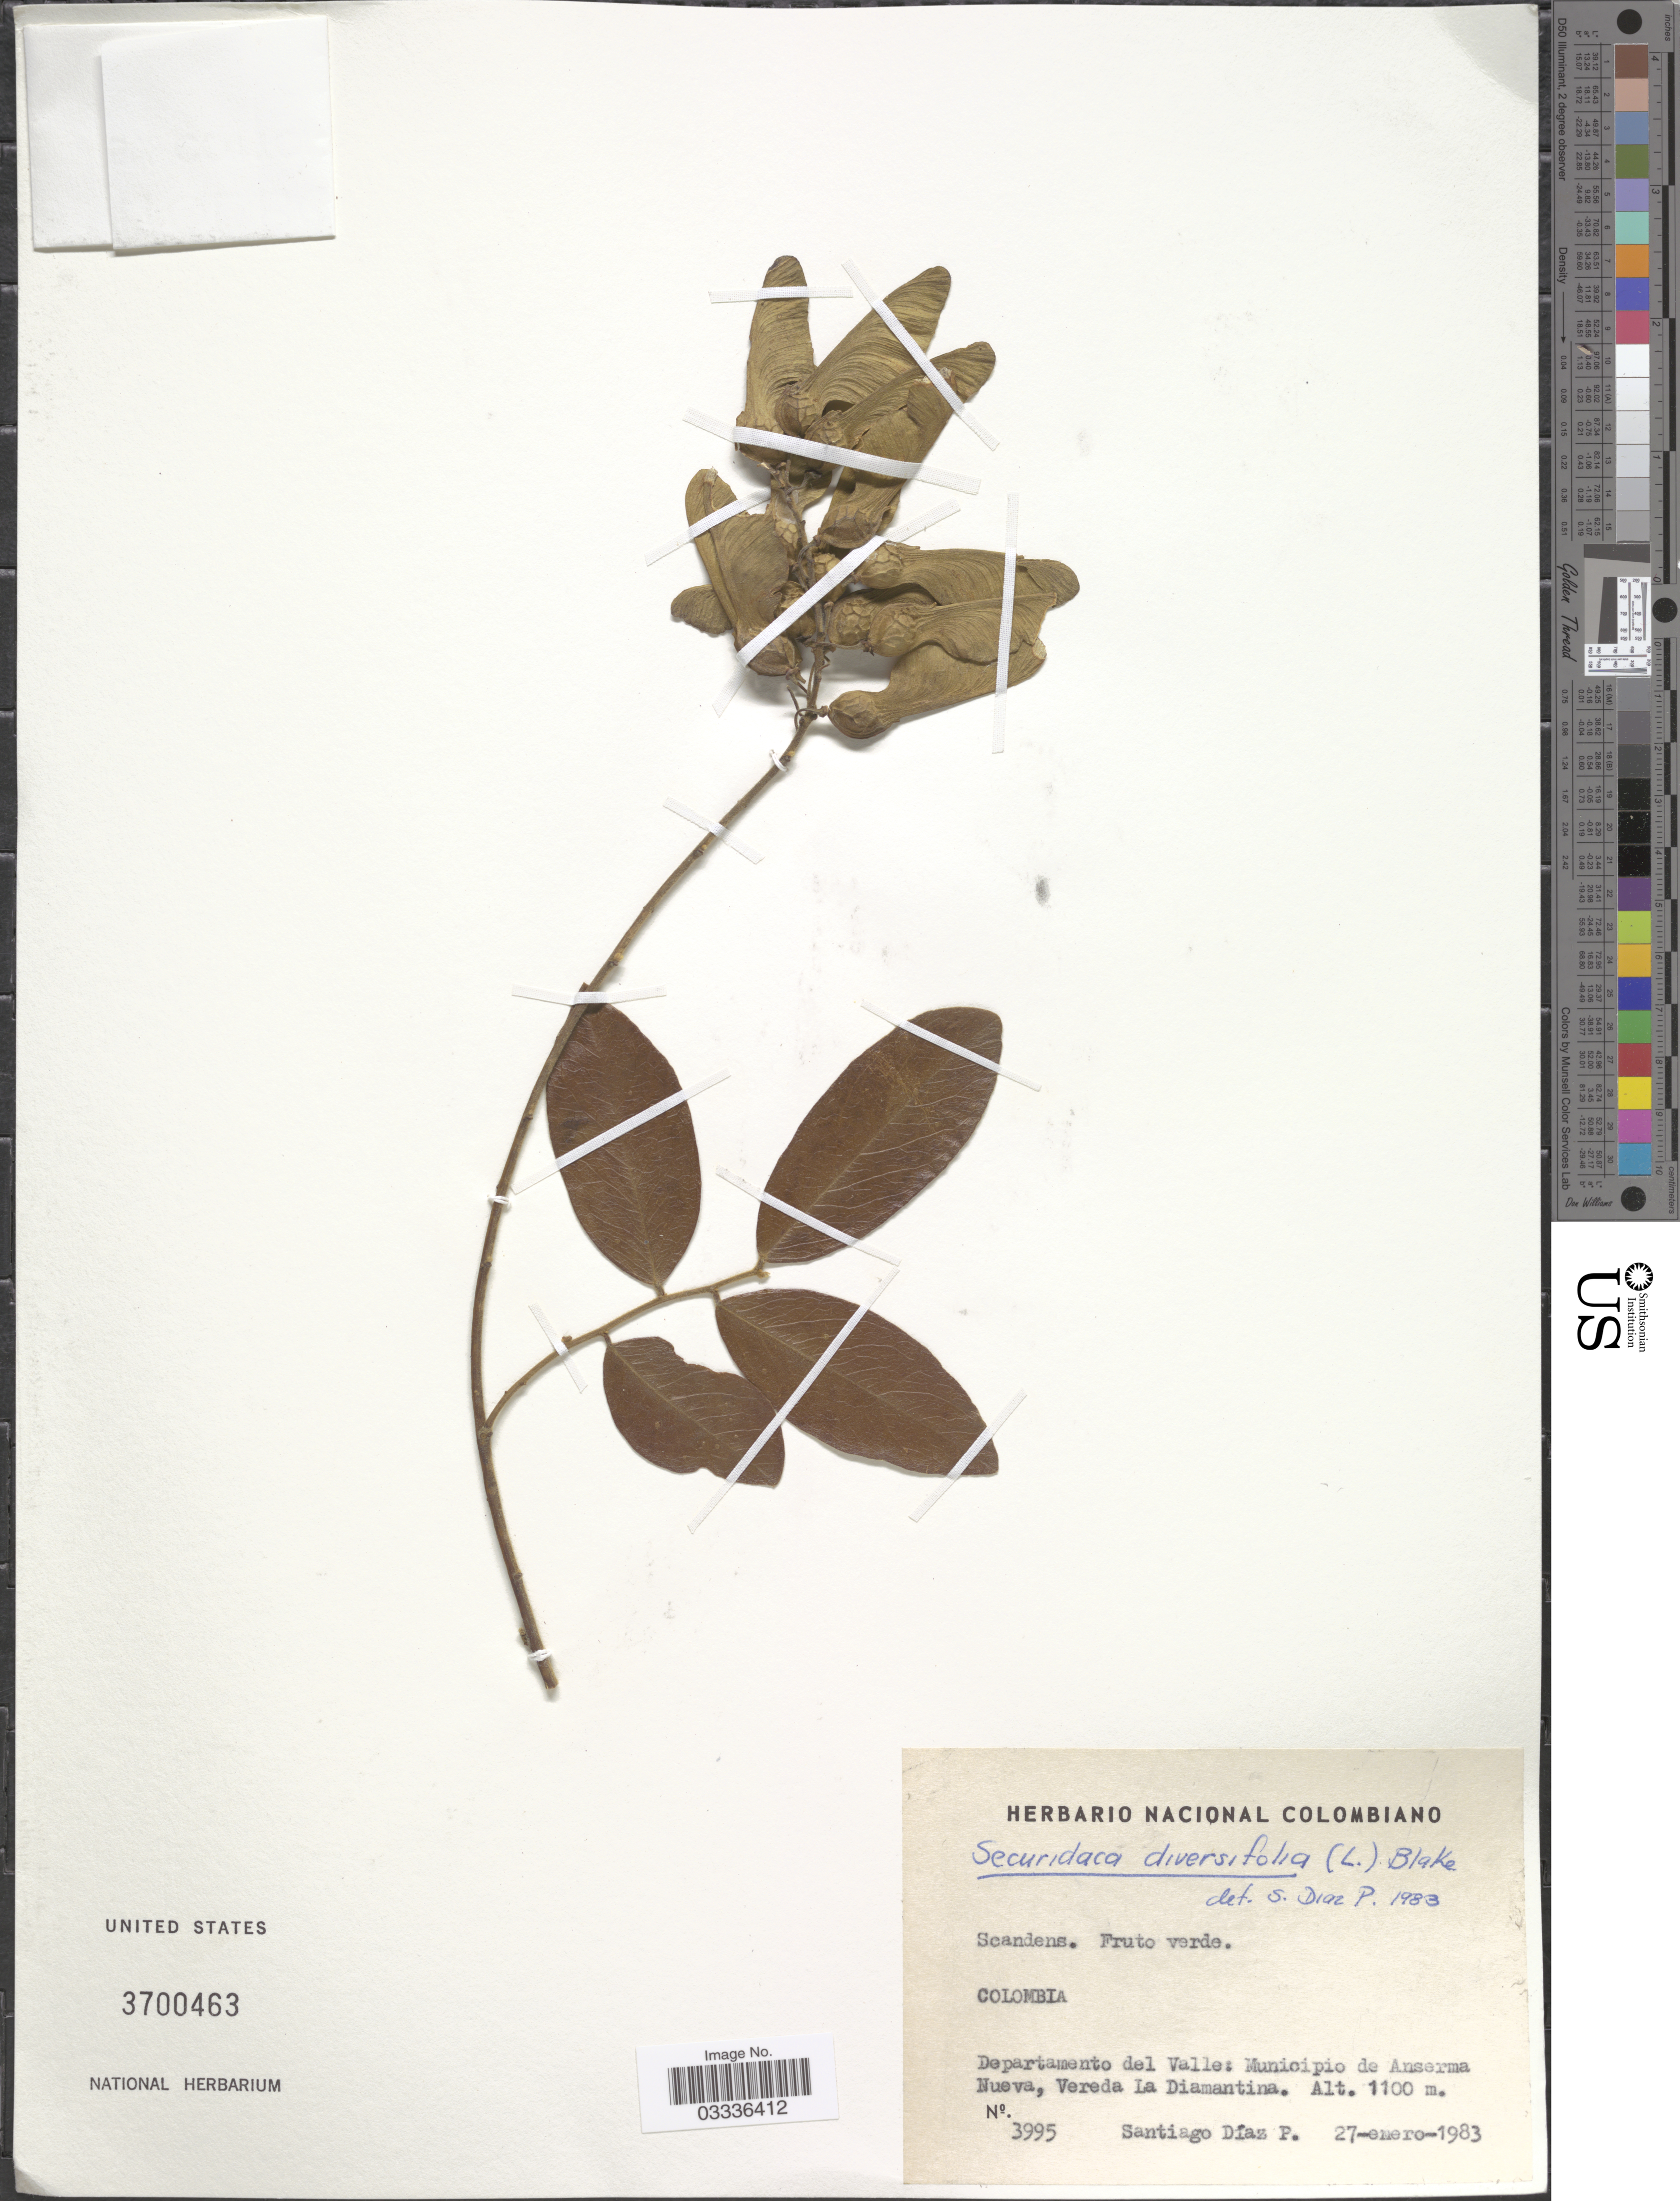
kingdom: Plantae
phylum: Tracheophyta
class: Magnoliopsida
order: Fabales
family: Polygalaceae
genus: Securidaca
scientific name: Securidaca diversifolia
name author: (L.) S.F. Blake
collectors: S. Diaz P.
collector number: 3995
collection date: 1983-01-27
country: Colombia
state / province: Valle del Cauca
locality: Departamento del Valle: Municipio de Anserma Nueva, Vereda La Diamantina.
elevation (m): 1100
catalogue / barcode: US 3700463